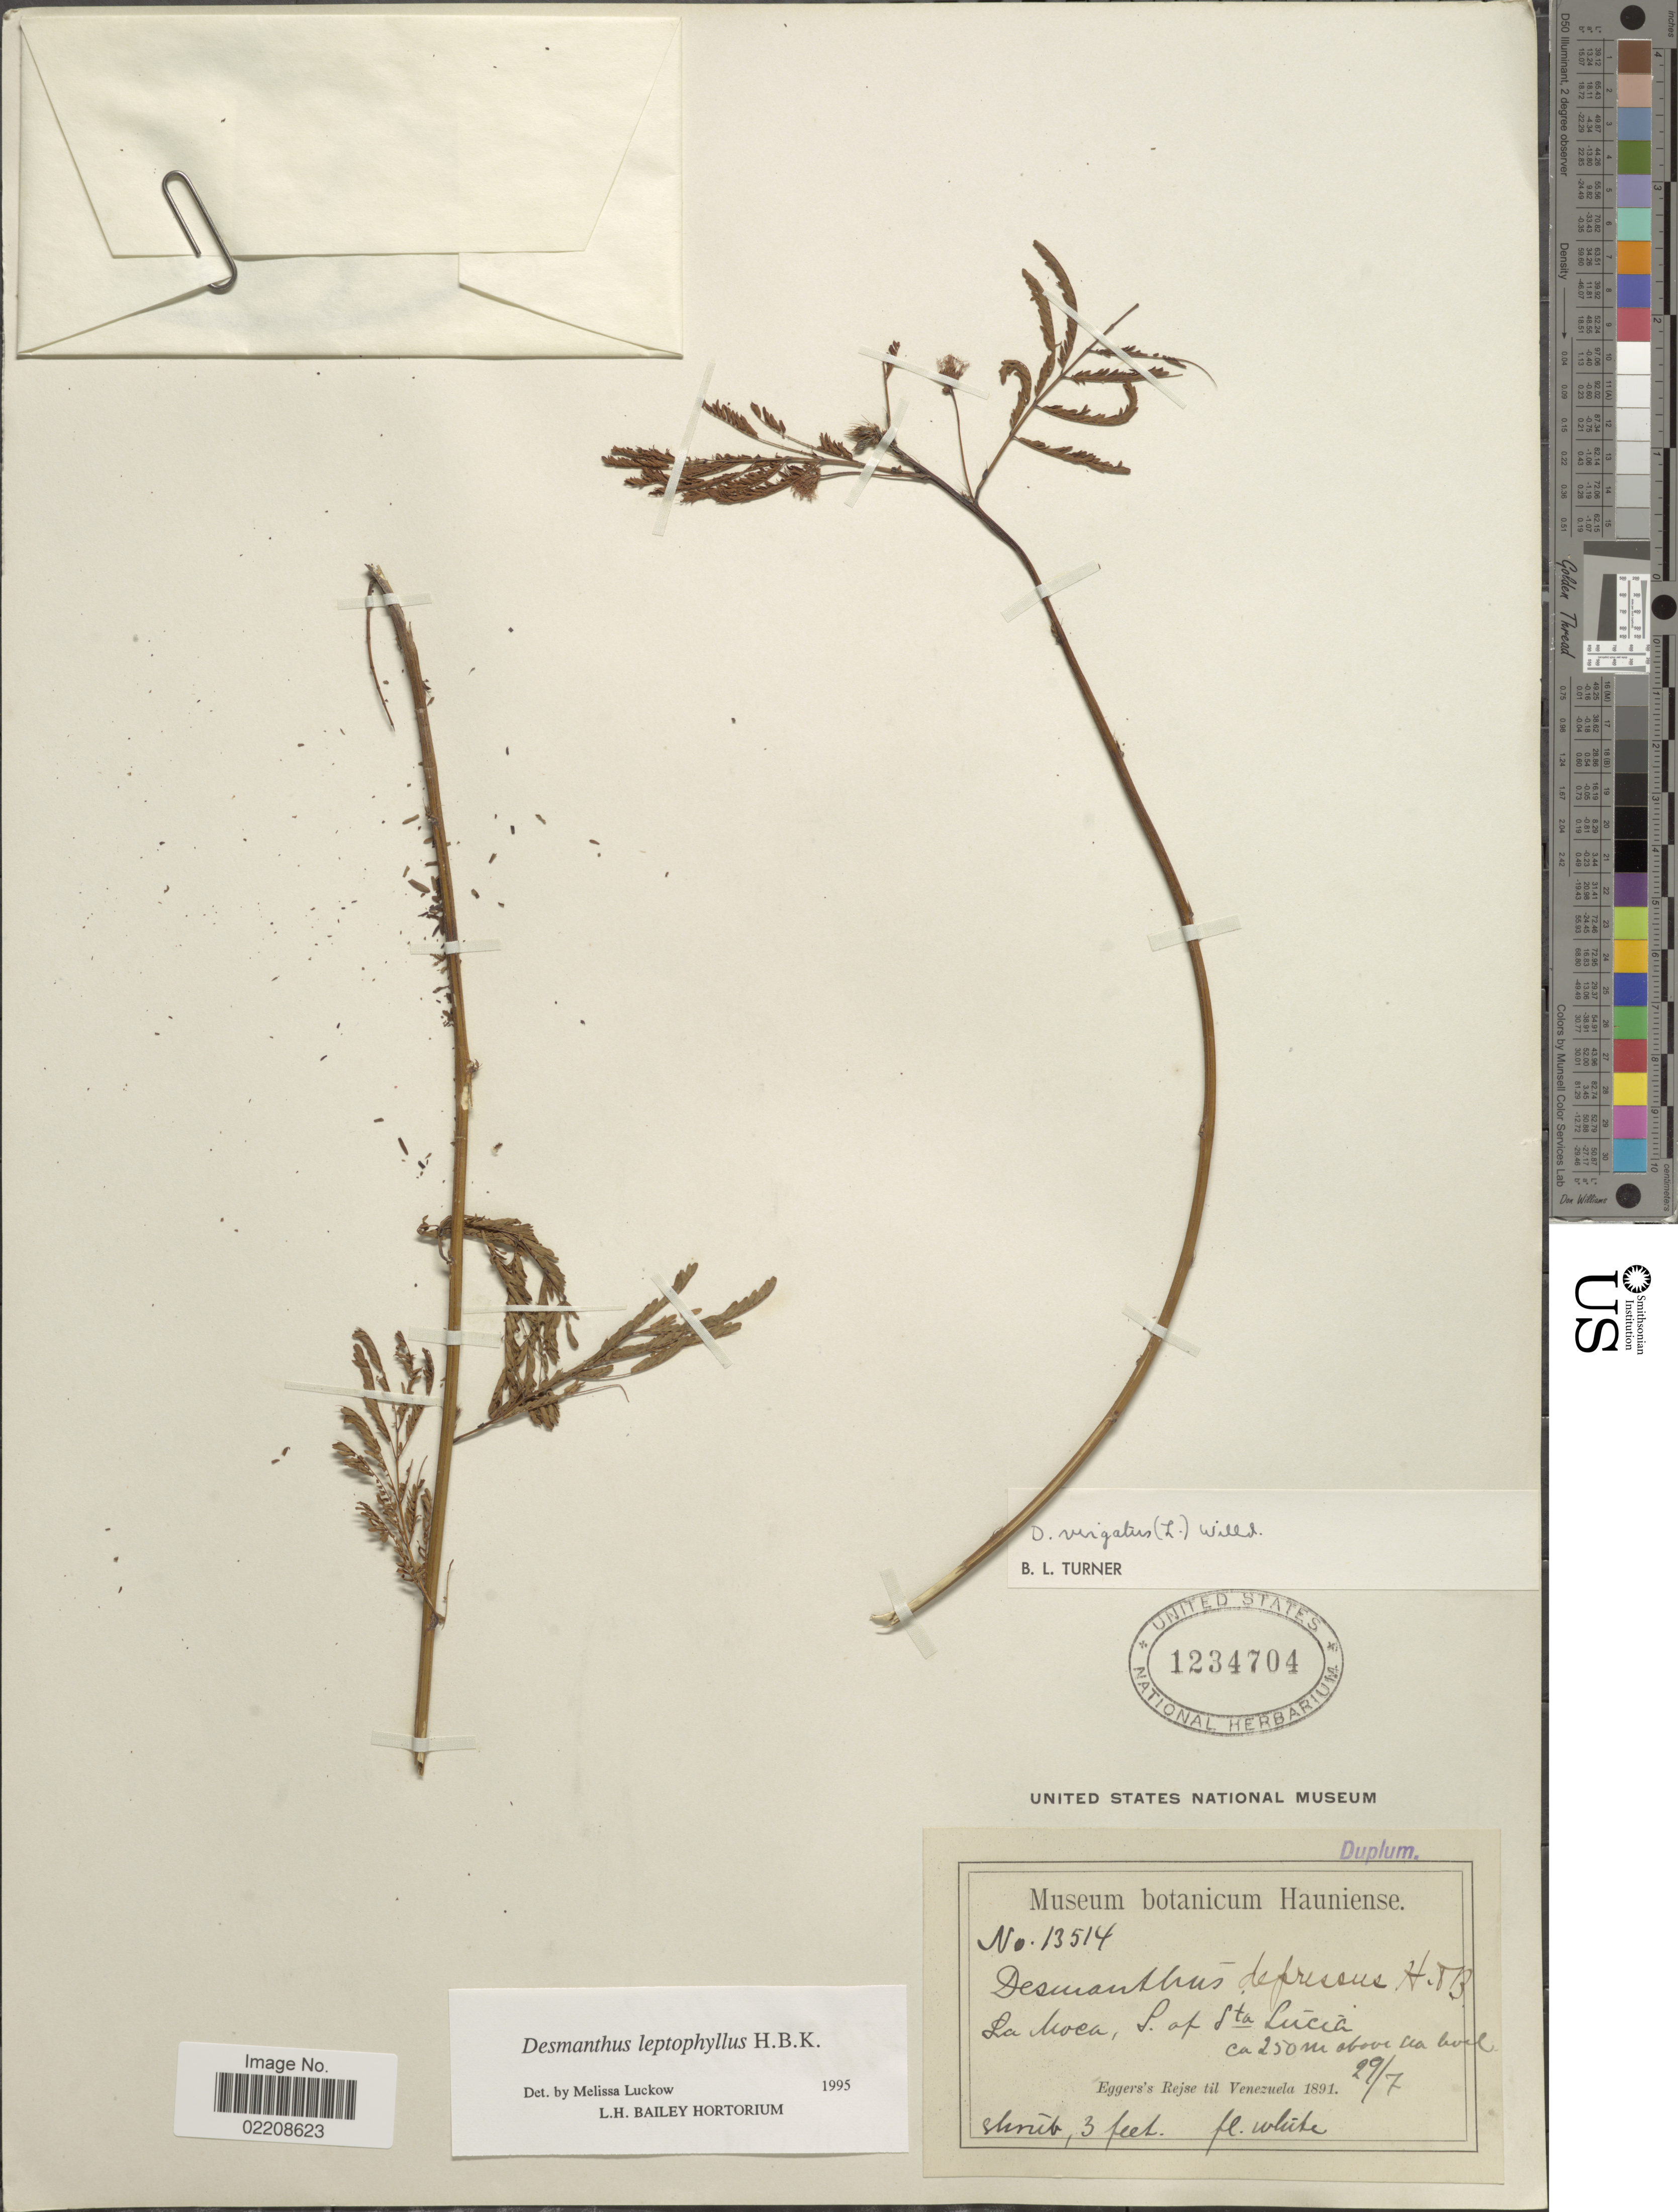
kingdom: Plantae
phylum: Tracheophyta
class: Magnoliopsida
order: Fabales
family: Fabaceae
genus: Desmanthus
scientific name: Desmanthus leptophyllus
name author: Kunth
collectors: -. Eggers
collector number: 13514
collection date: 1891-07-29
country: Venezuela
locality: La Moca, S. of Sta. Lucia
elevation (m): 250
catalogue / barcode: US 1234704